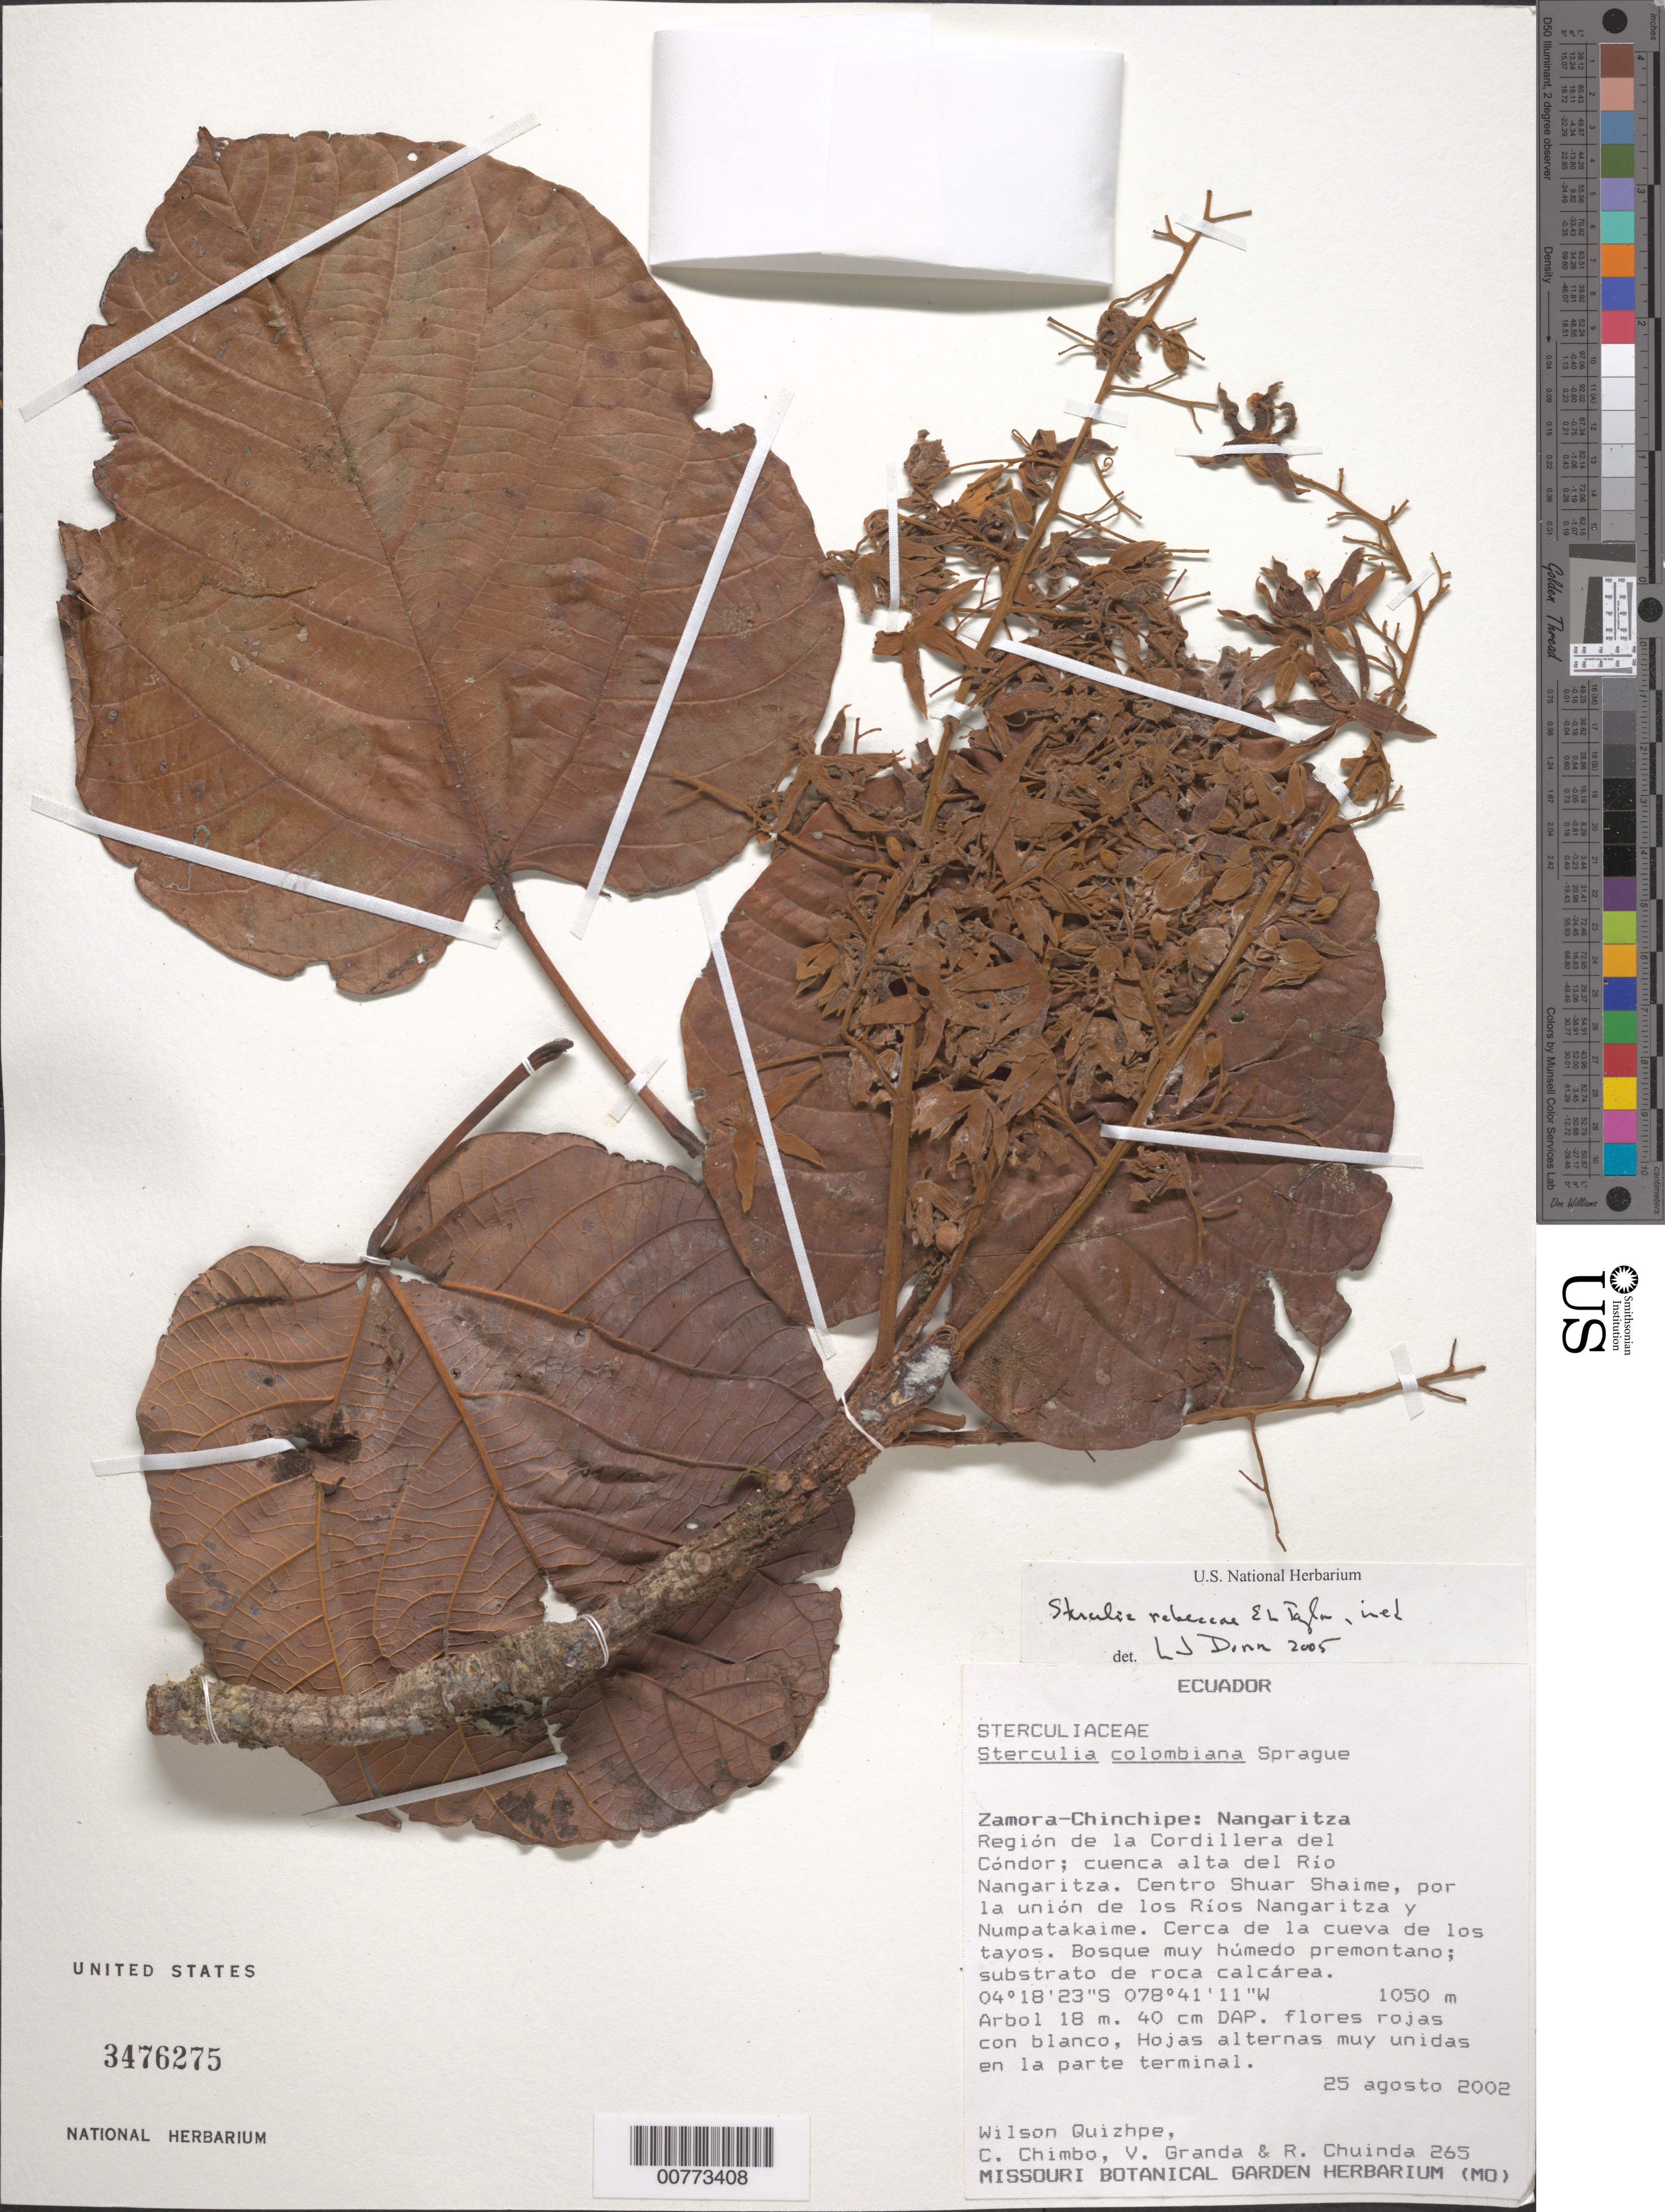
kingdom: Plantae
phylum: Tracheophyta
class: Magnoliopsida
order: Malvales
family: Malvaceae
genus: Sterculia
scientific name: Sterculia tayloriae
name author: Colli-Silva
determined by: Dorr, Laurence J., Curator (BOT), Smithsonian Institution - National Museum of Natural History (UNITED STATES)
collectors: W. Quizhpe, C. Chimbo, V. Granda & R. Chuinda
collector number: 265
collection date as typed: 25 Aug 2002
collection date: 2002-08-25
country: Ecuador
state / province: Zamora-Chinchipe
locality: Nangaritza. Región de la Cordillera del Cóndor; cuenca alta del Río Nangaritza. Centor Shuar Shaime, por la unión de los Ríos Nangaritza y Numpatakaime. Cerca de la cueva de los tayos.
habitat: Bosque muy húmedo premontano; substrato de roca calcárea.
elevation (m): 1050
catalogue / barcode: US 3476275